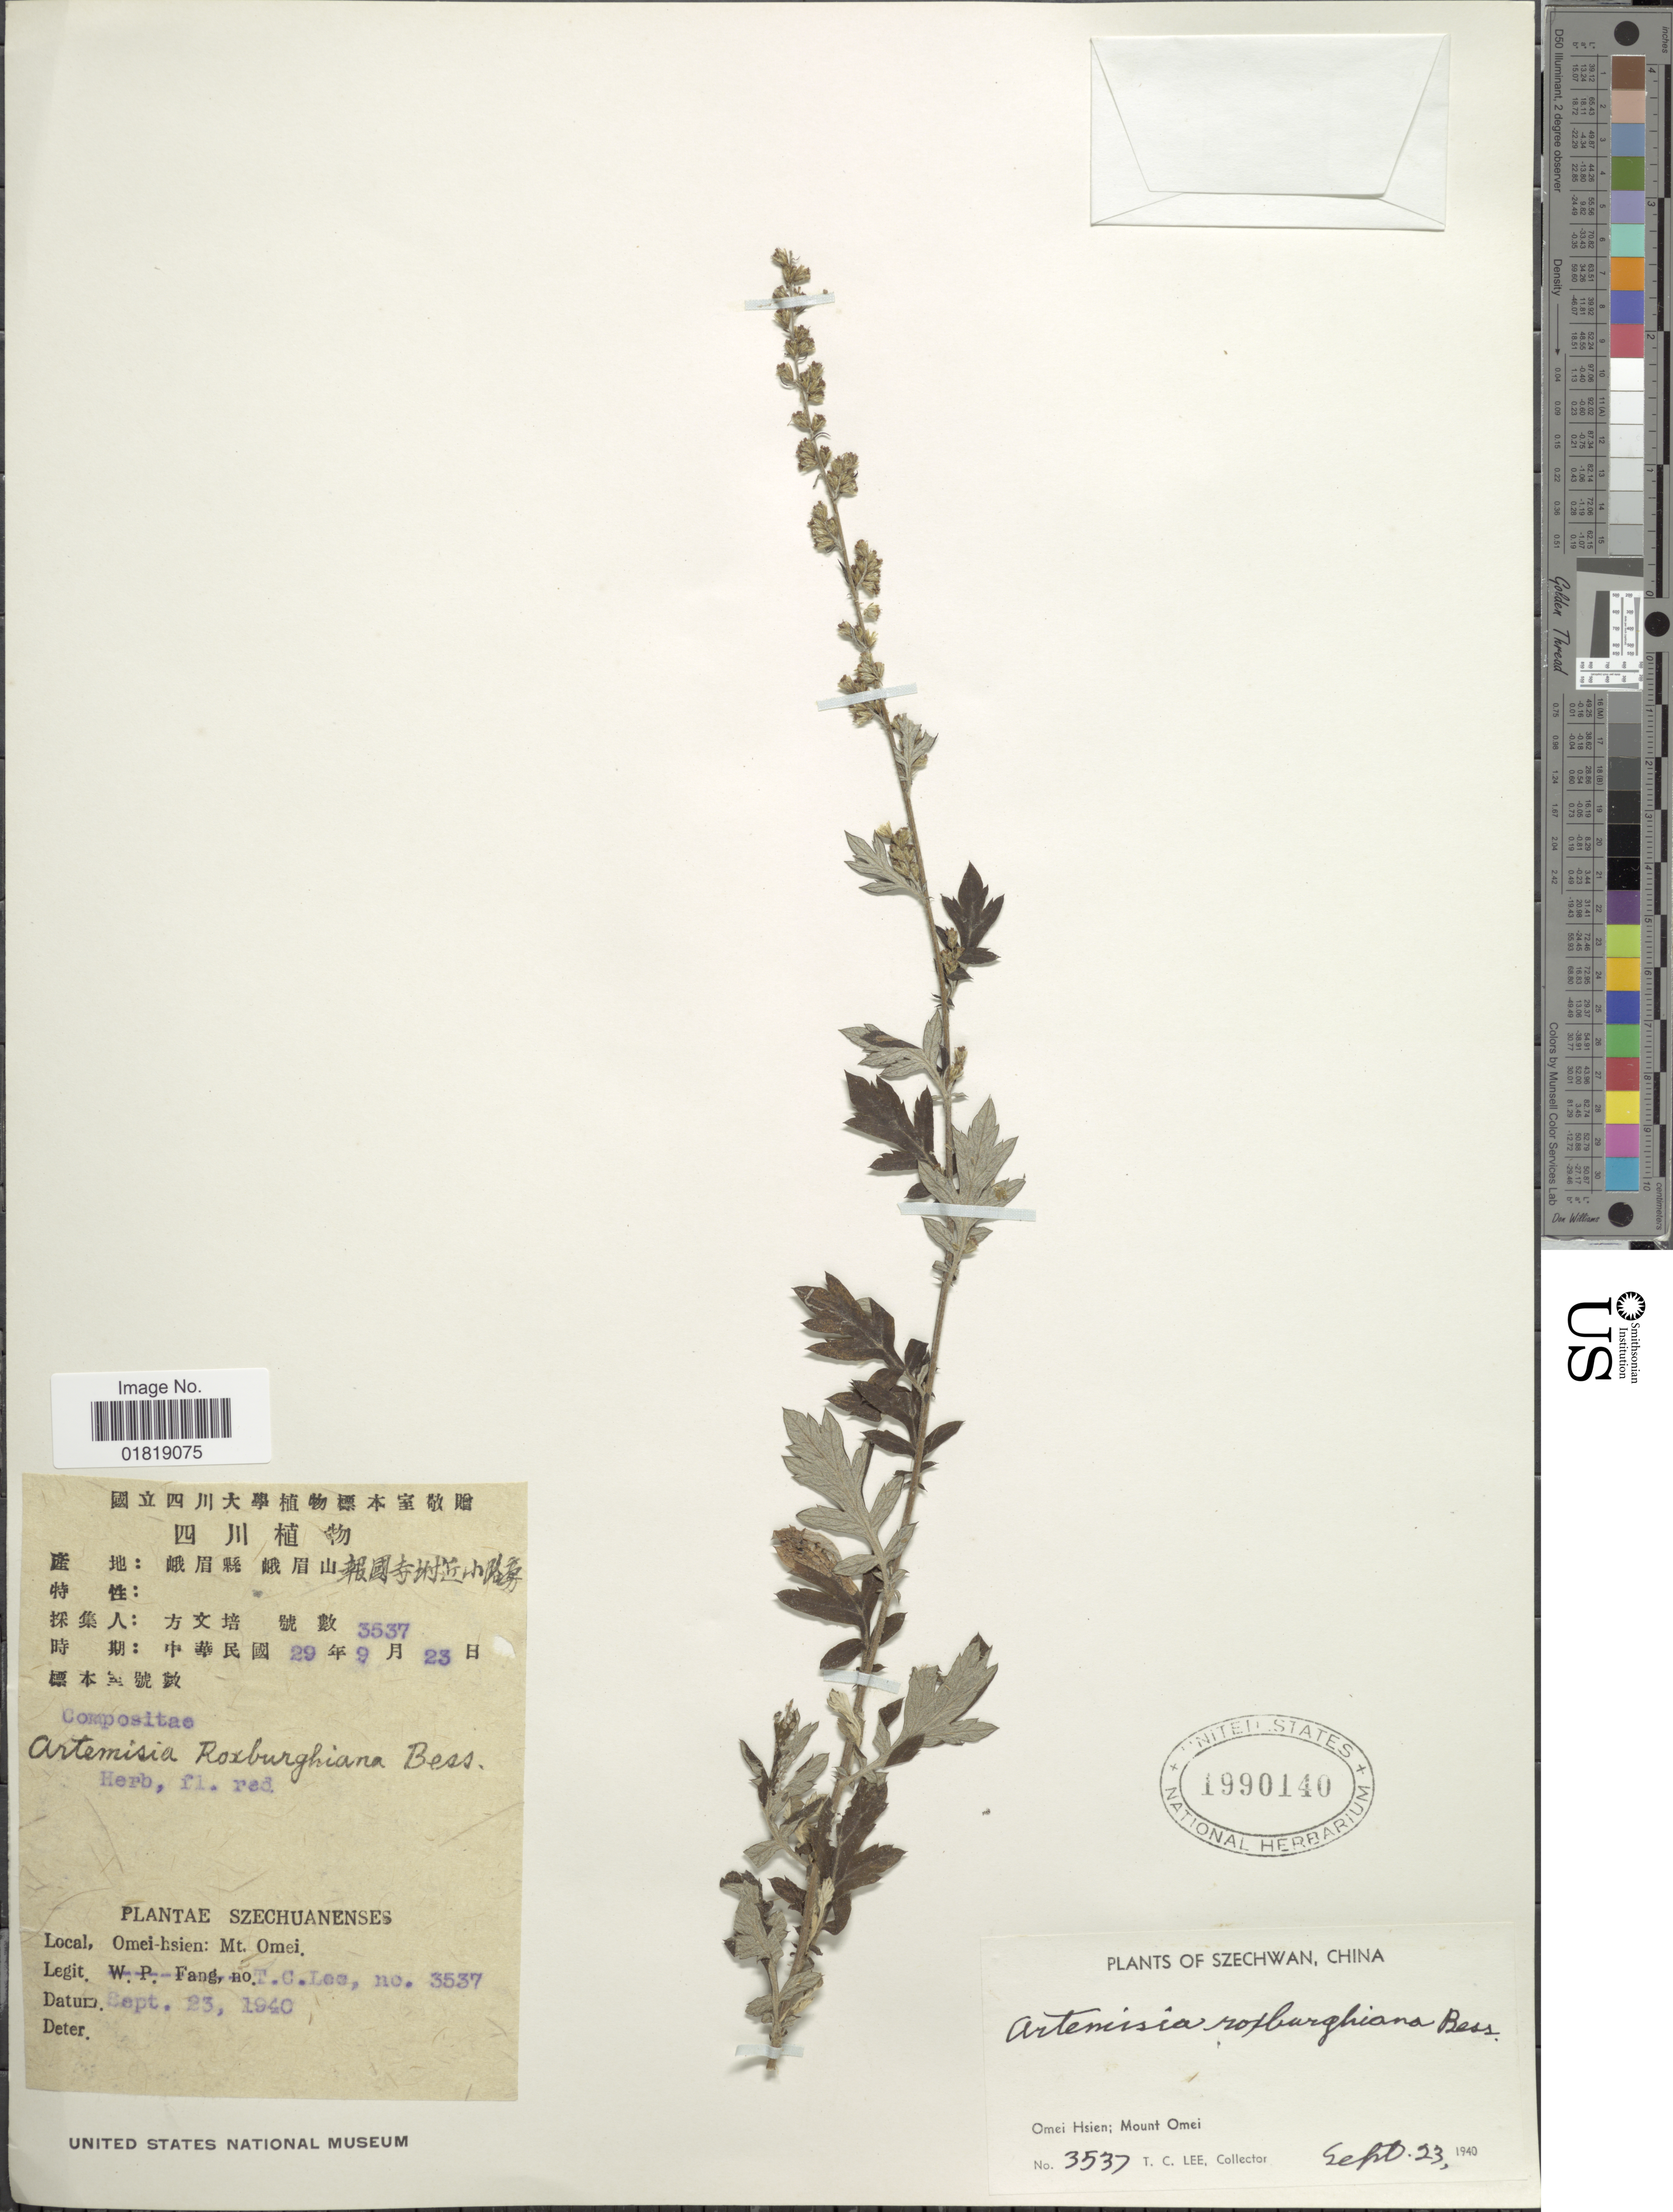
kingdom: Plantae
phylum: Tracheophyta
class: Magnoliopsida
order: Asterales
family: Asteraceae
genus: Artemisia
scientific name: Artemisia roxburghiana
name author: Besser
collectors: T. Lee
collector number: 3537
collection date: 1940-09-23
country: China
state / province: Sichuan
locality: Szechwan, Omei Hsien; Mount Omei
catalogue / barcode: US 1990140